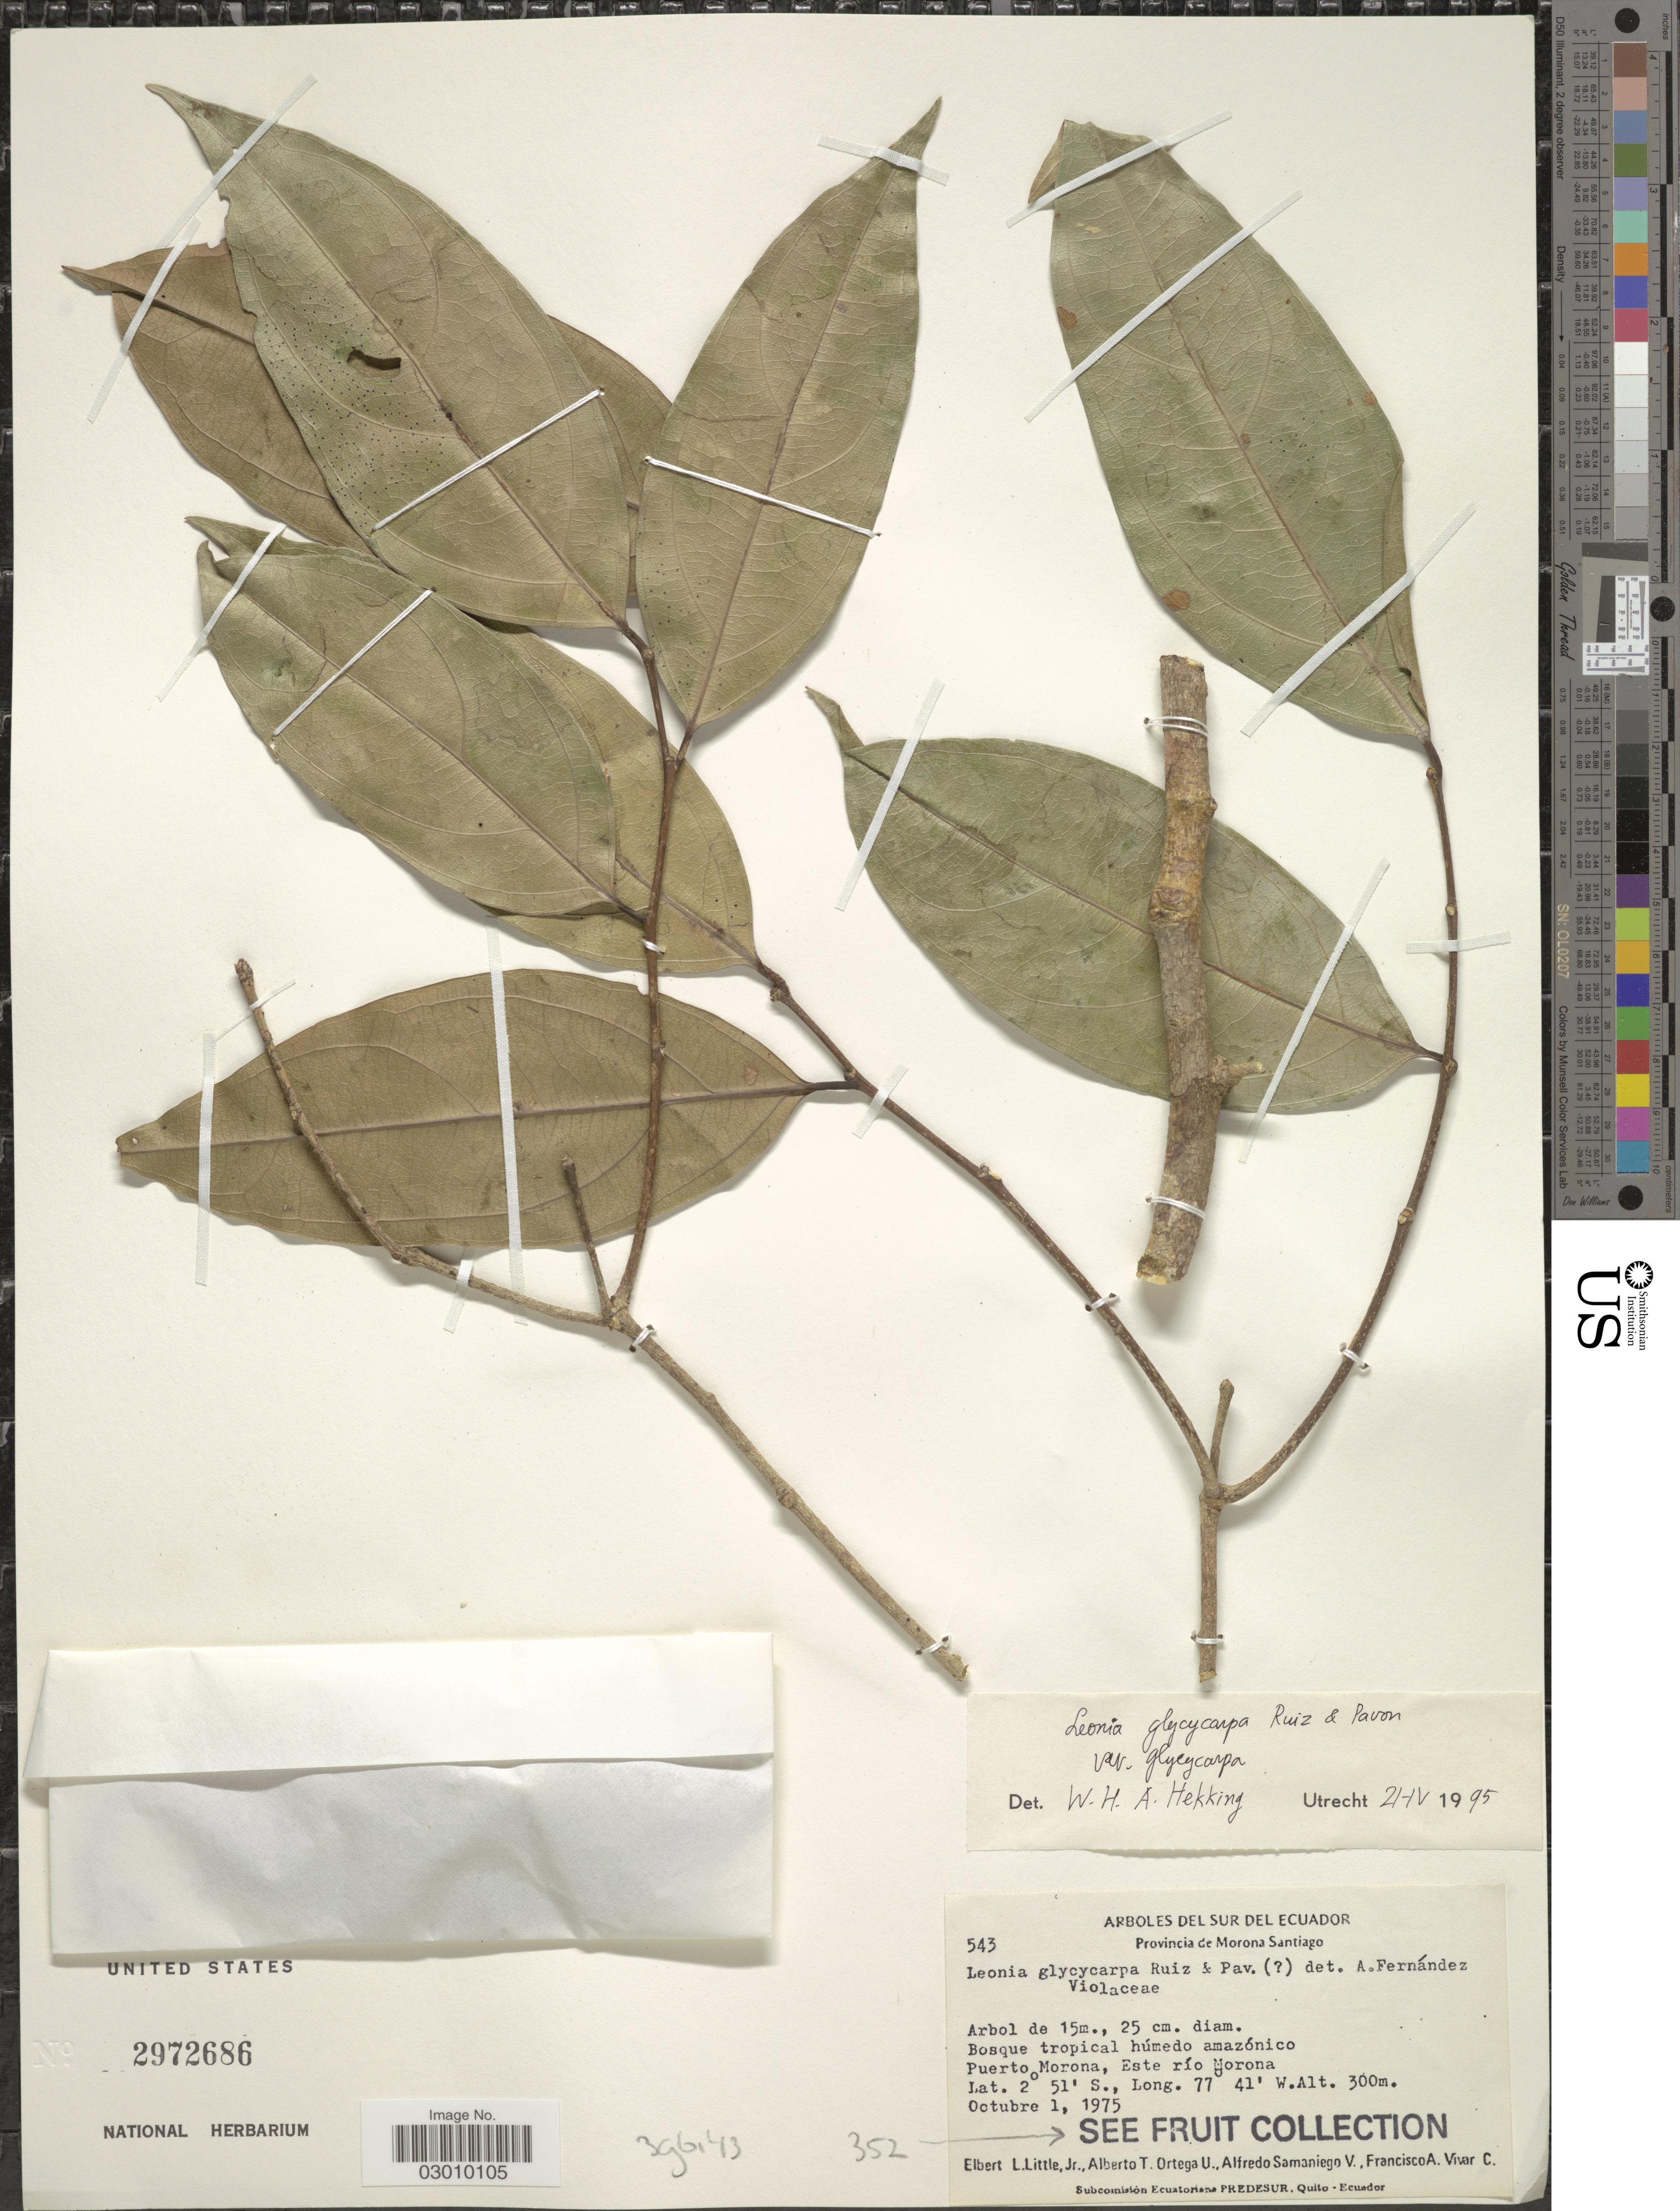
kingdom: Plantae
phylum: Tracheophyta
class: Magnoliopsida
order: Malpighiales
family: Violaceae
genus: Leonia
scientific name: Leonia glycycarpa var. glycycarpa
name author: Ruiz & Pav.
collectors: E. L. Little, A. T. Ortega U., A. V. Samaniego & F. A. Vivar C.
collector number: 543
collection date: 1975-10-01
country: Ecuador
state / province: Morona-Santiago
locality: Puerto Morona, Este río Morona.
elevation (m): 300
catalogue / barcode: US 2972686